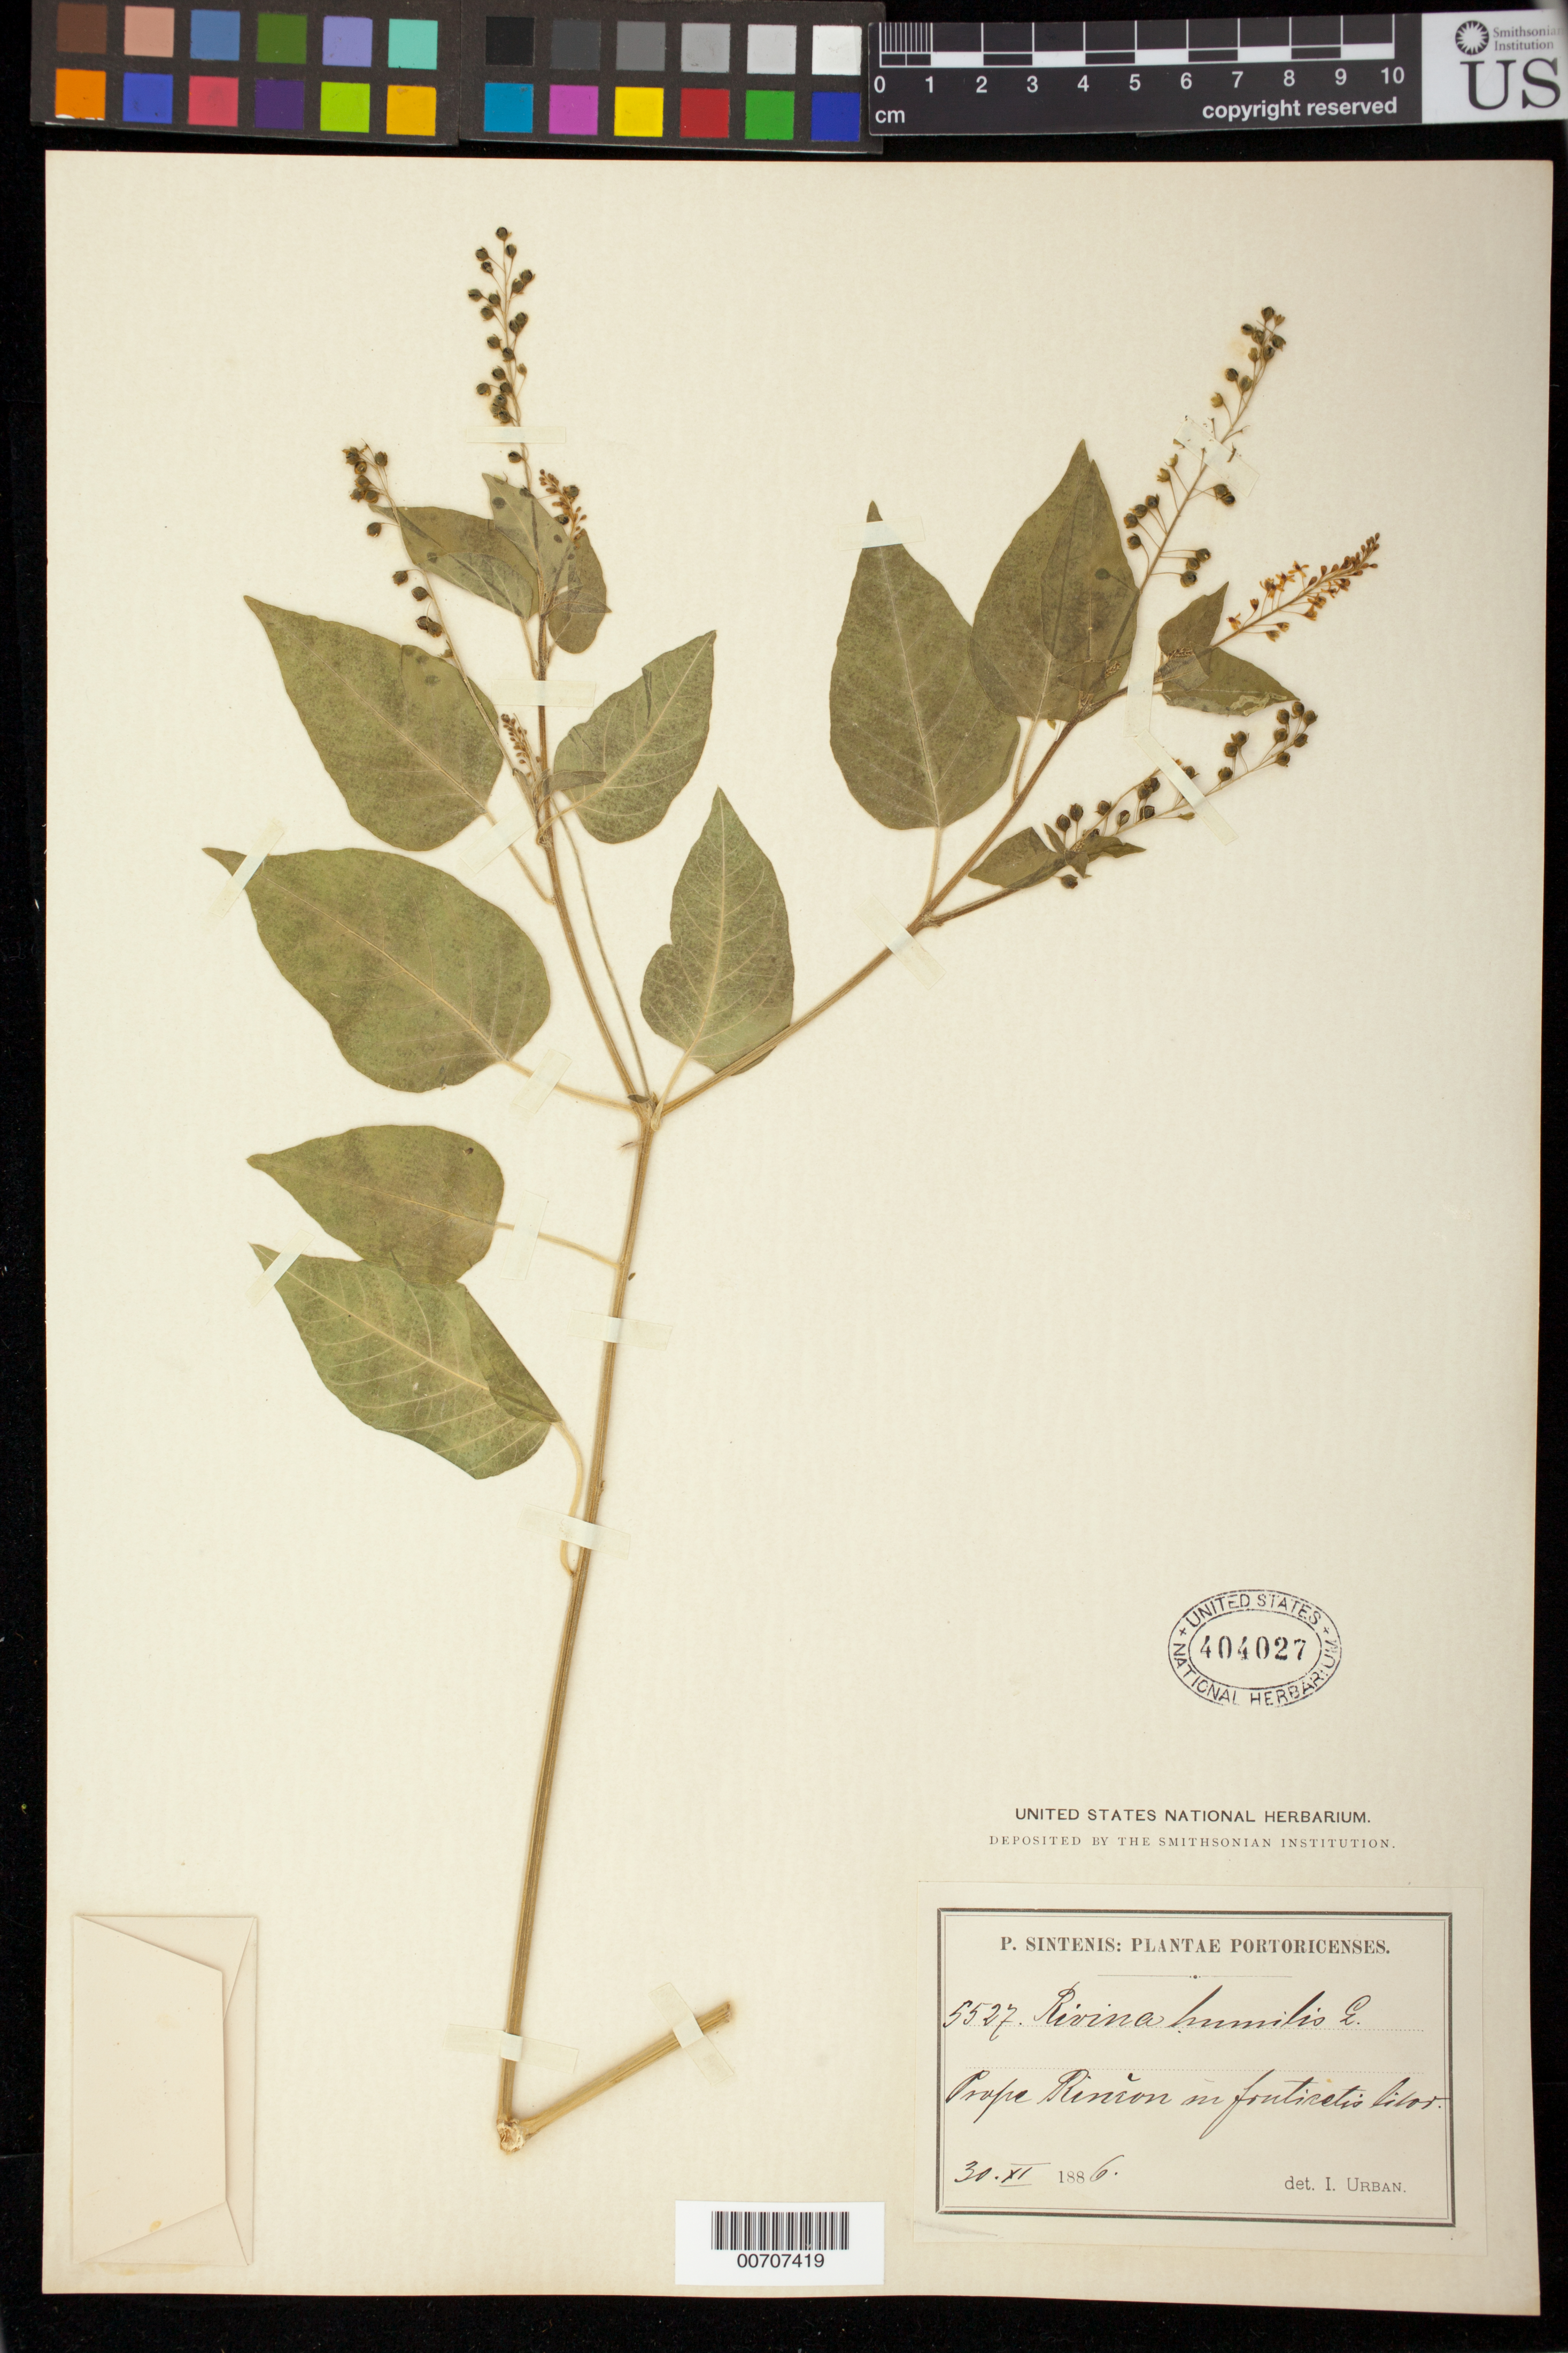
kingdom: Plantae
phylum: Tracheophyta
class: Magnoliopsida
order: Caryophyllales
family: Phytolaccaceae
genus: Rivina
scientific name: Rivina viridiflora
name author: Bello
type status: Isoneotype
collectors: P. Sintenis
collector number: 5527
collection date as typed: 30 Nov 1886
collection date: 1886-11-30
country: Puerto Rico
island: Greater Antilles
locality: Prope Pinion in fruticetis litor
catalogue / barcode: US 404027